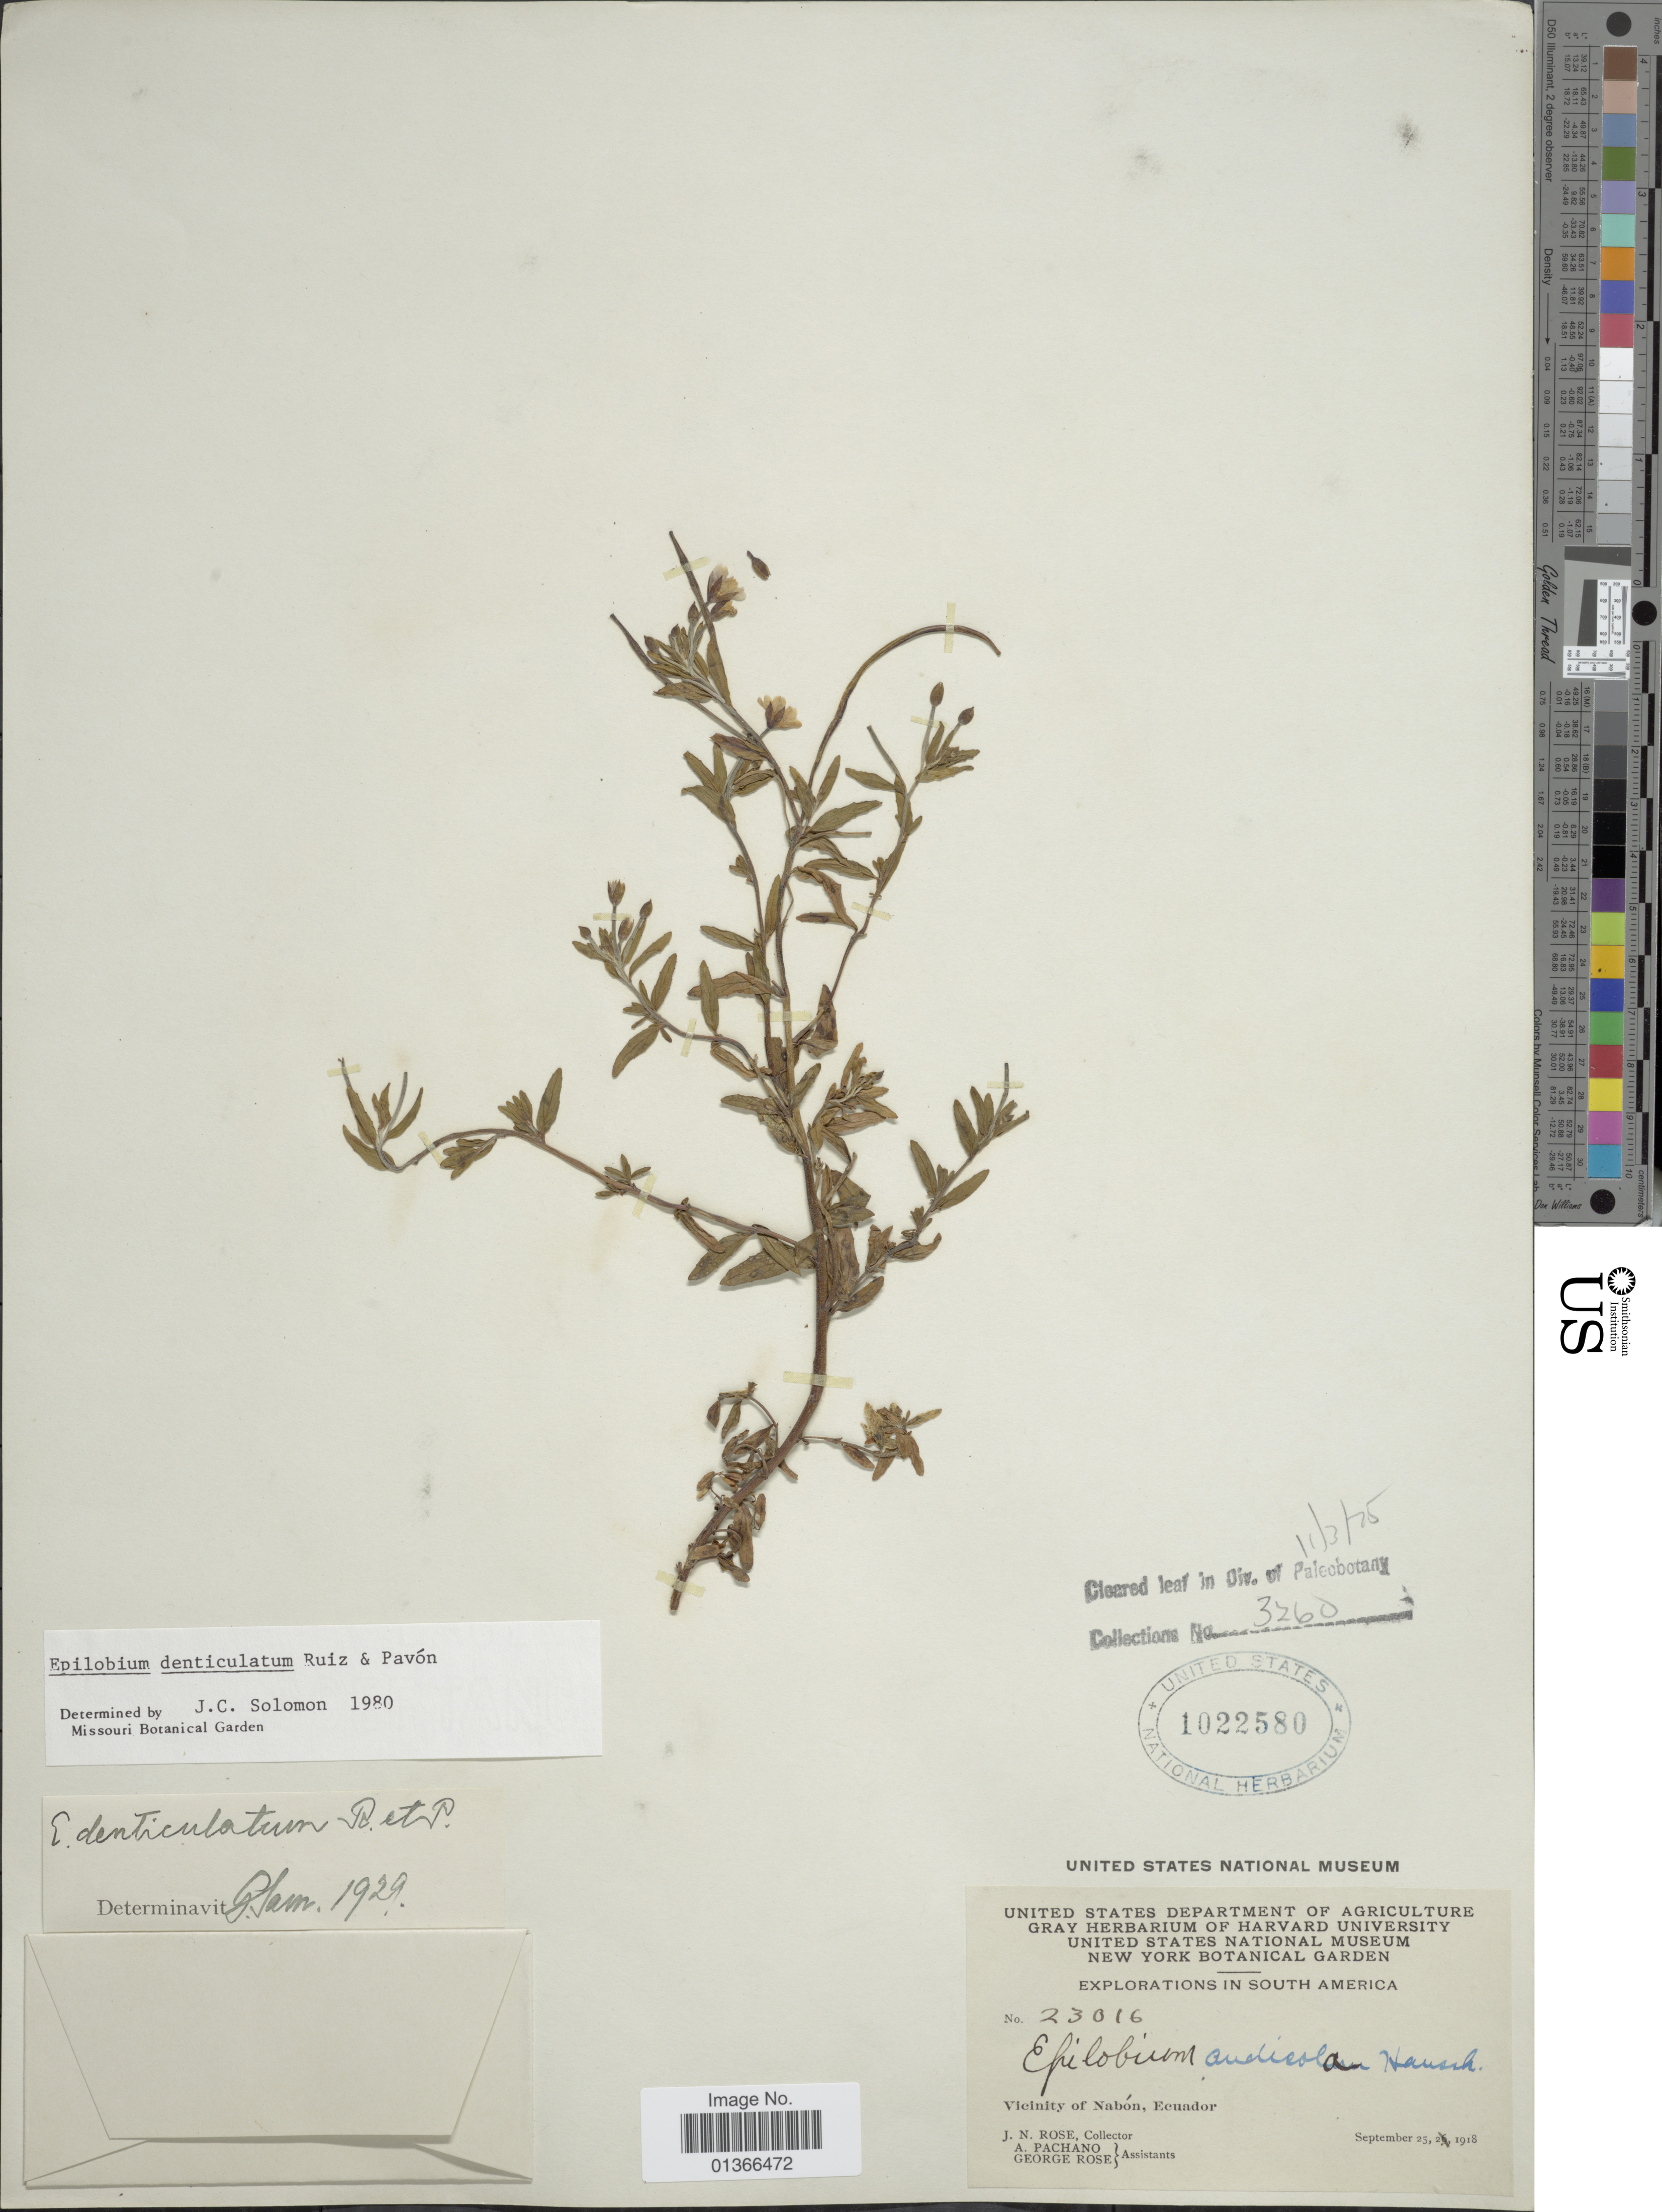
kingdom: Plantae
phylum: Tracheophyta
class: Magnoliopsida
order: Myrtales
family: Onagraceae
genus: Epilobium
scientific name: Epilobium denticulatum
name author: Ruiz & Pav.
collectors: J. N. Rose, A. Pachano & G. Rose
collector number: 23016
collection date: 1918-09-25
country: Ecuador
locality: Vicinity of Nabón.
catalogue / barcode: US 1022580